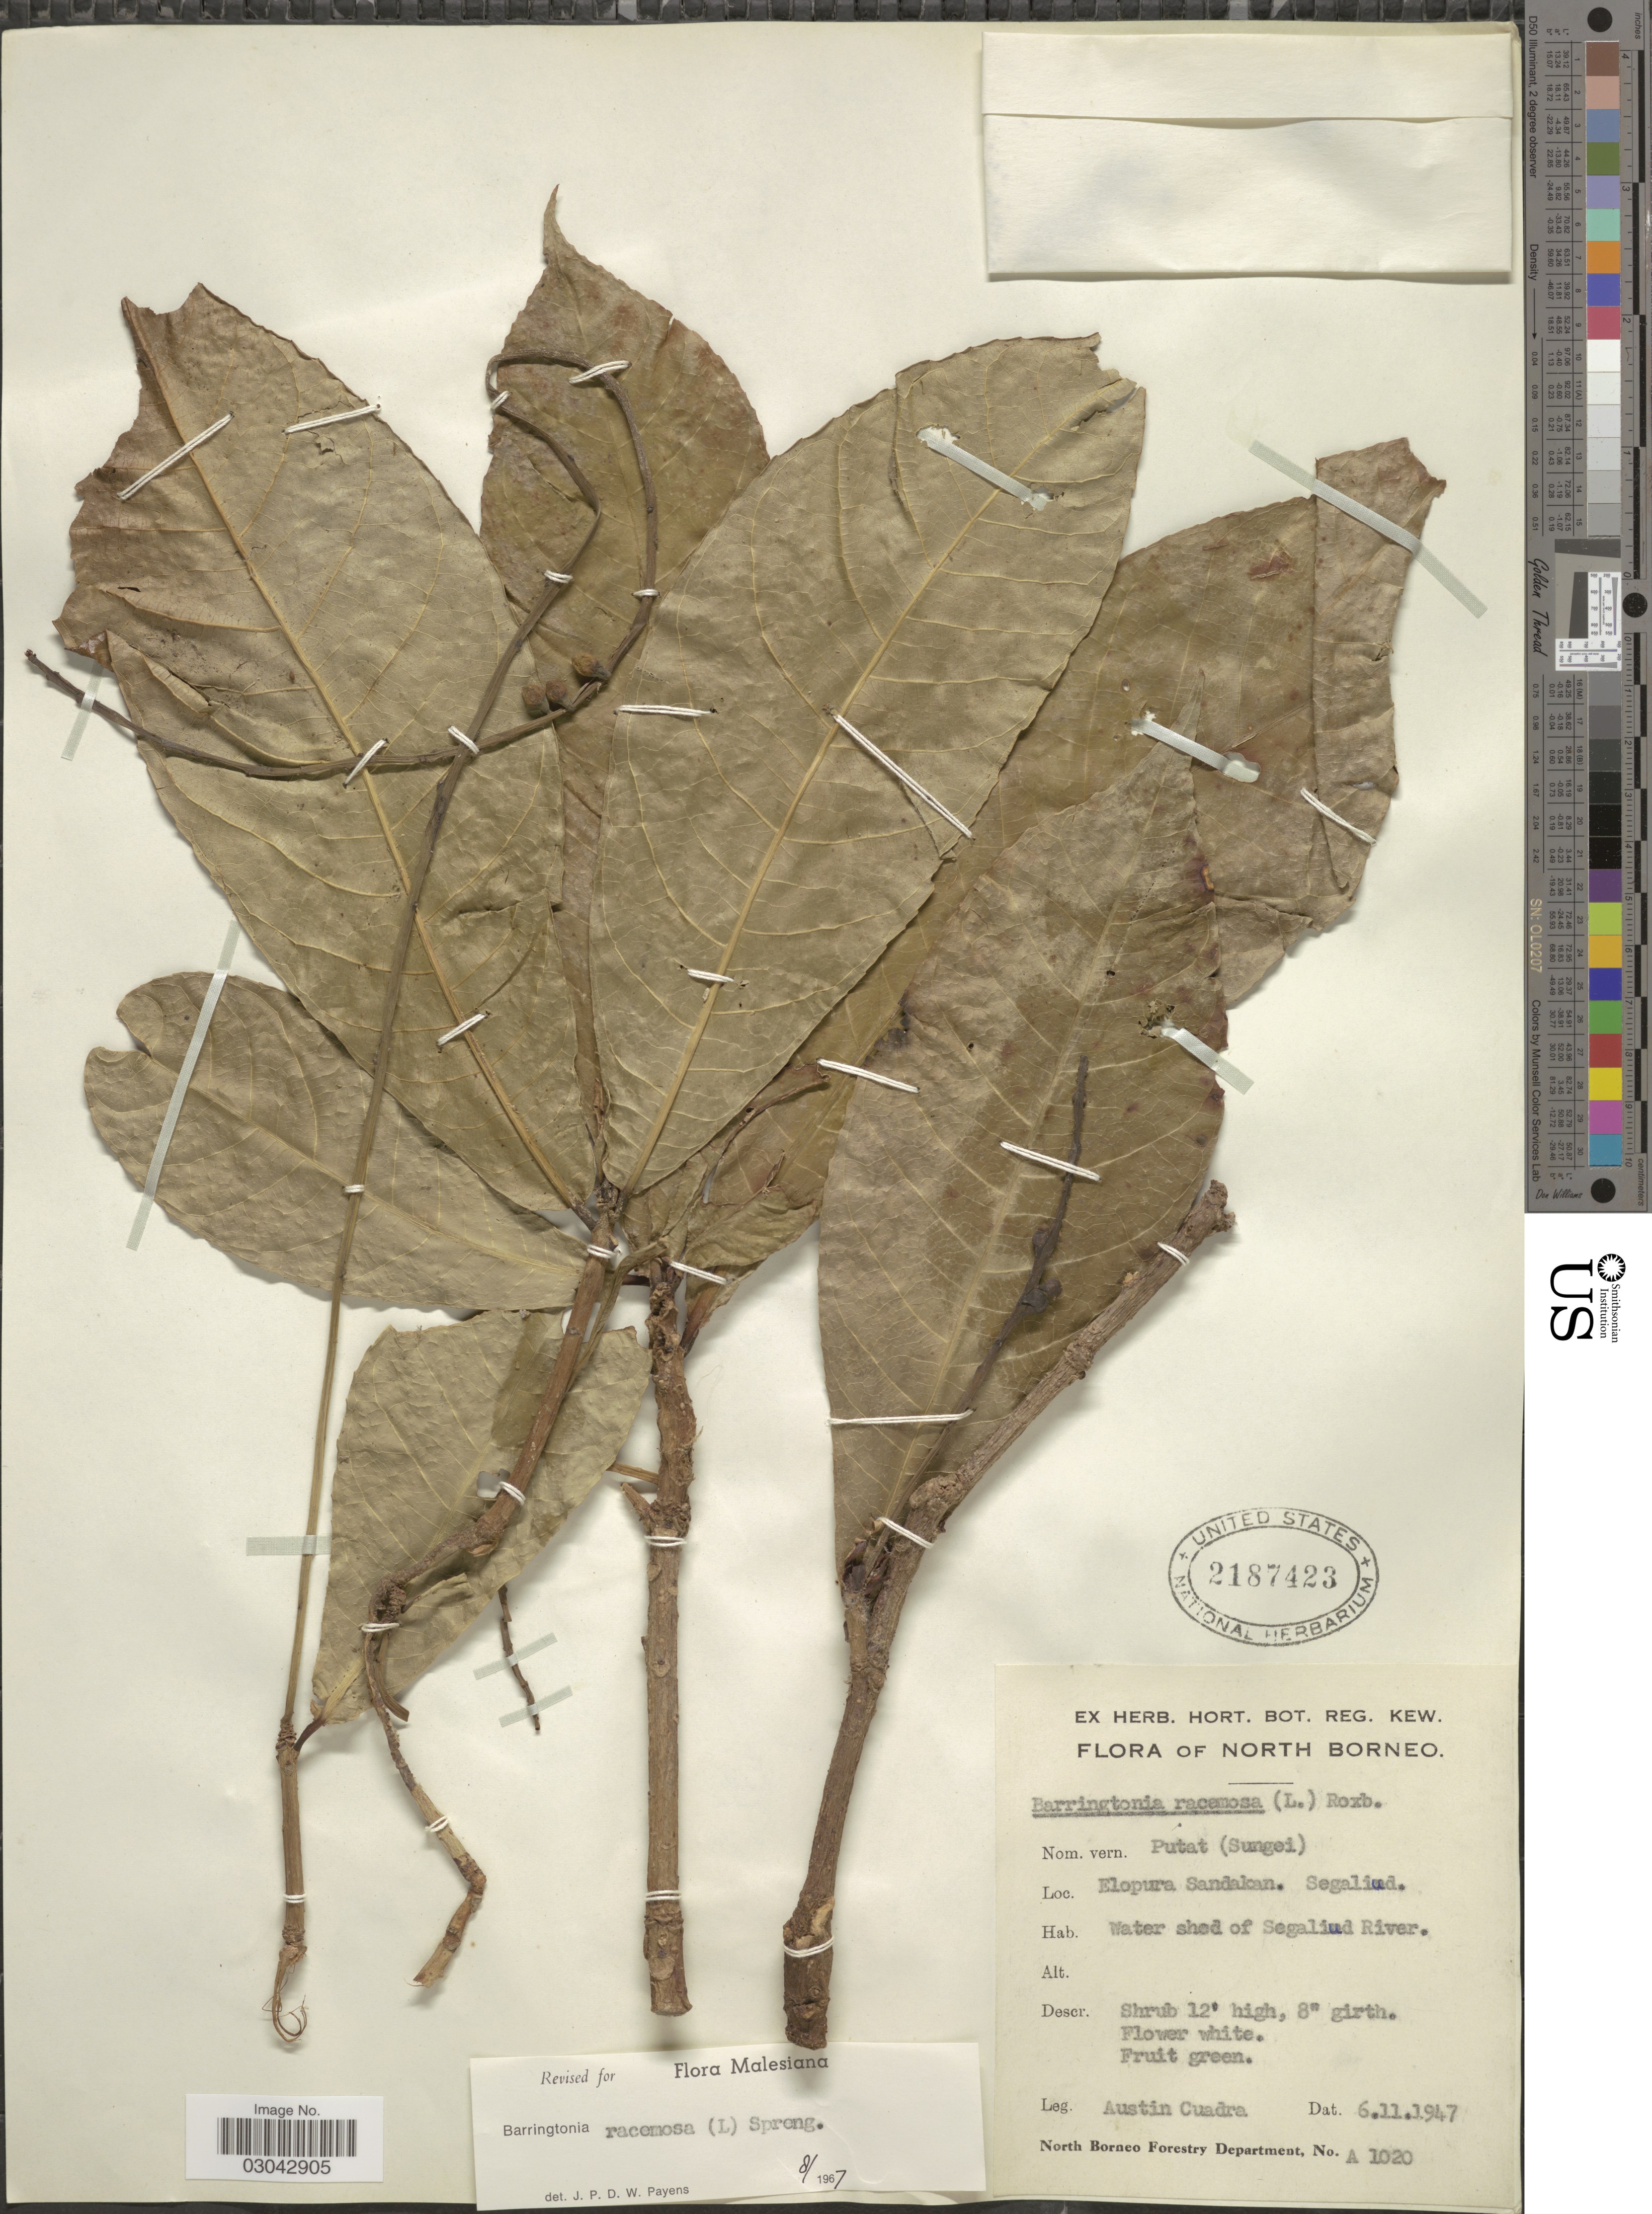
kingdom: Plantae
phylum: Tracheophyta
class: Magnoliopsida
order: Ericales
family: Lecythidaceae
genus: Barringtonia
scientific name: Barringtonia racemosa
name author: (L.) Spreng.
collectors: A. Cuadra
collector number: A1020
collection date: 1947-11-06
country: Malaysia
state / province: Sabah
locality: North Borneo, Elopura Sandakan. Segaliud.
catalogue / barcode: US 2187423